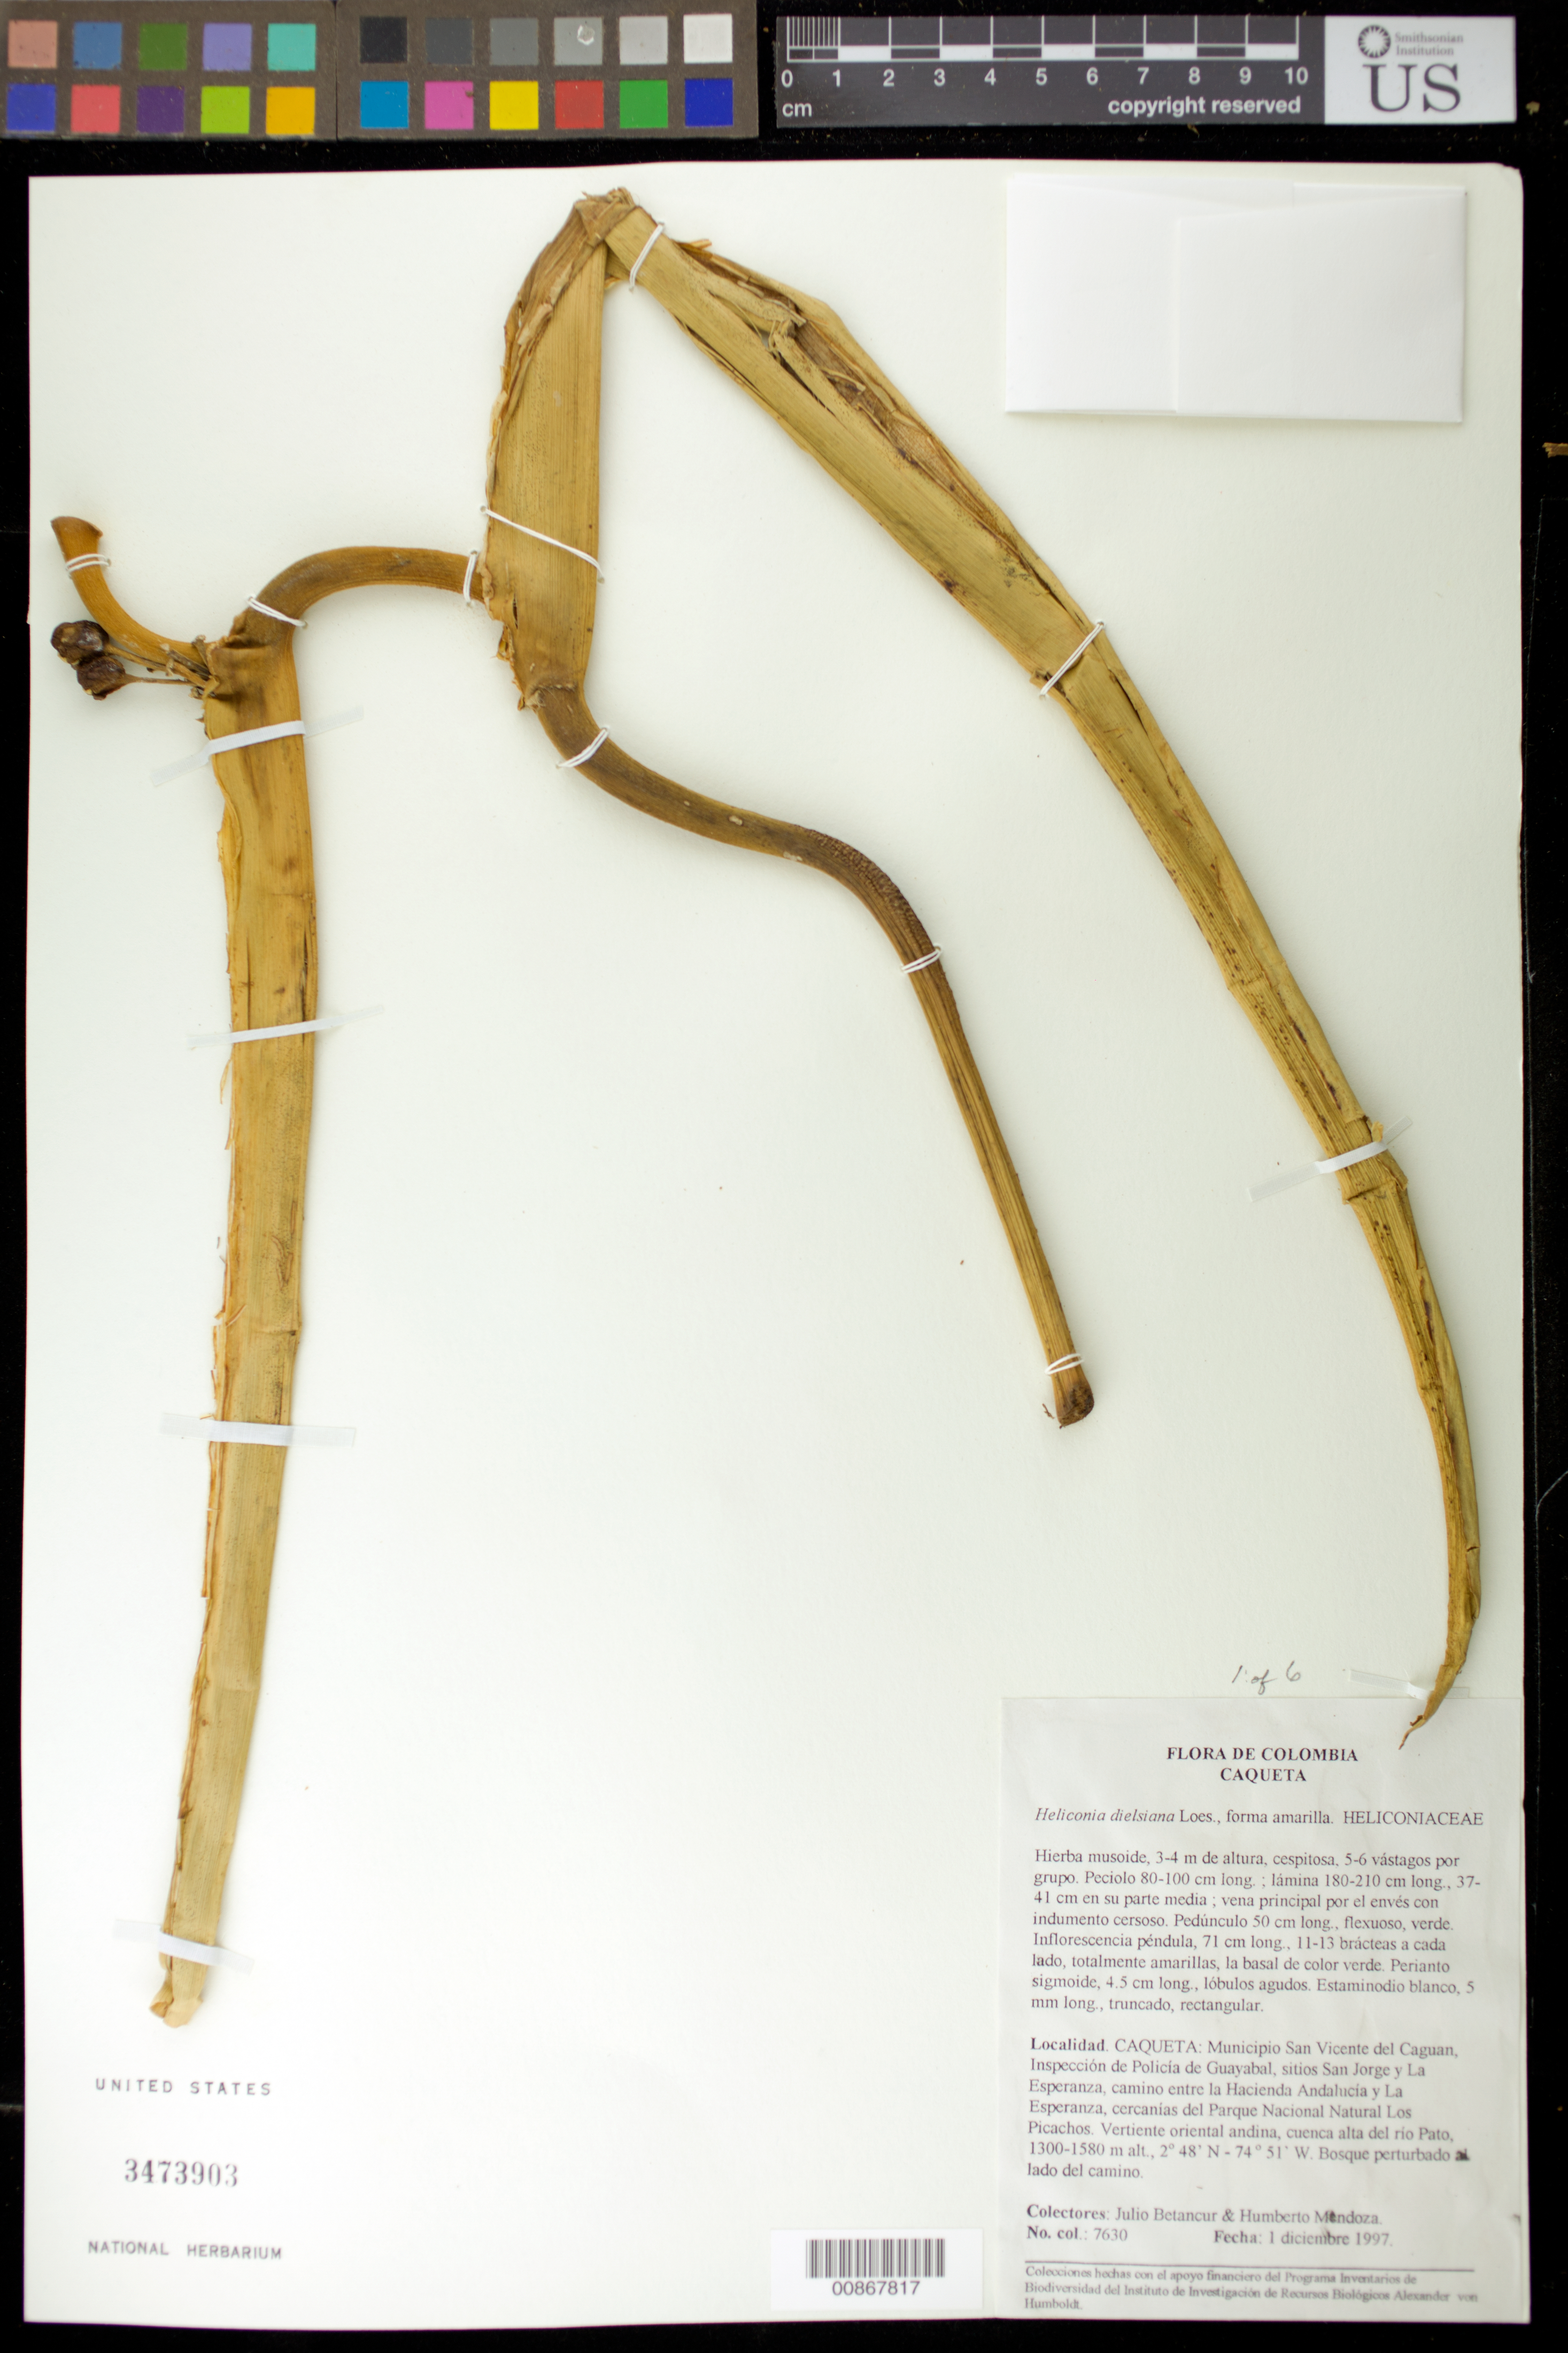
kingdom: Plantae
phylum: Tracheophyta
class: Liliopsida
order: Zingiberales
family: Heliconiaceae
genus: Heliconia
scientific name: Heliconia densiflora 'Fireflash'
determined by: Kress, W. J., (US), Smithsonian Institution - National Museum of Natural History (UNITED STATES)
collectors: J. C. Betancur & H. Mendoza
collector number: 7630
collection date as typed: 01 Dec 1997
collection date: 1997-12-01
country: Colombia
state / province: Caquetá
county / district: San Vicente del Caguan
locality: Inspeccion de Policia de Guayabal, sitios San Jorge y La Esperanza, camino entre la Hacienda Andalusia y La Esperanza, cercanias del Parque Cacional Natural Los Picachos.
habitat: Bosque perturbado lado del camino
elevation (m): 1300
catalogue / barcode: US 3473903